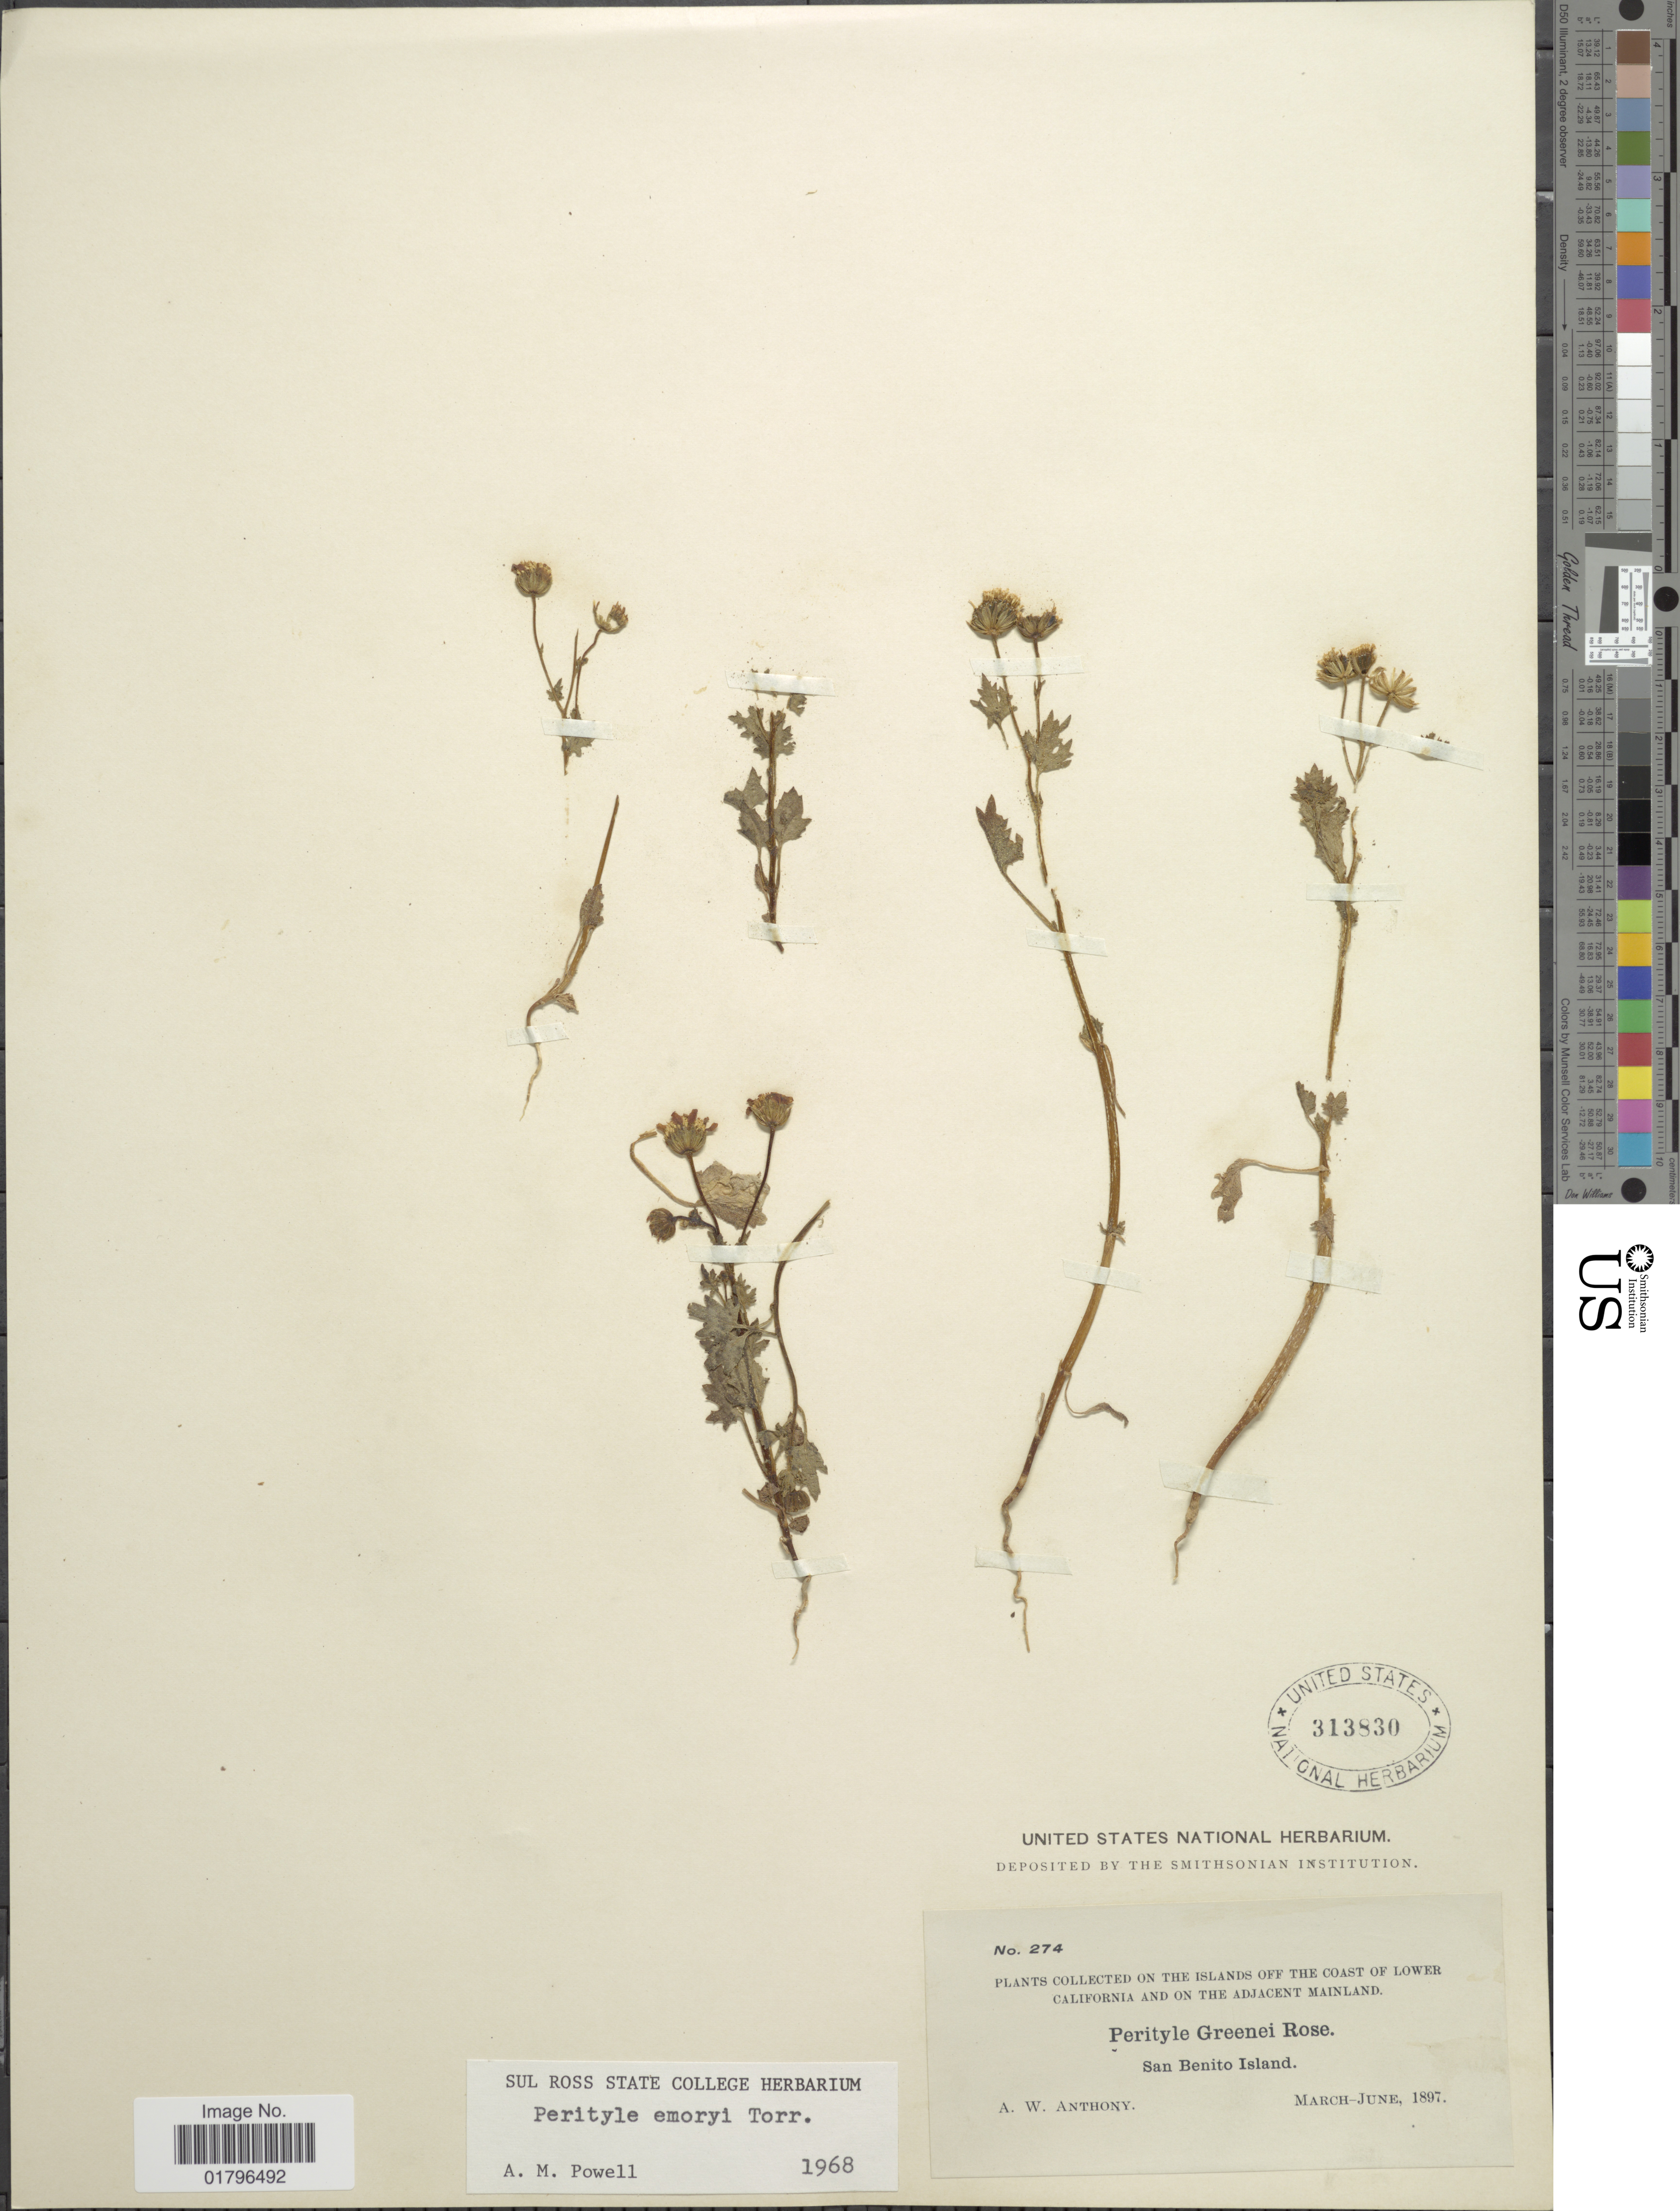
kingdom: Plantae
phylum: Tracheophyta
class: Magnoliopsida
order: Asterales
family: Asteraceae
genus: Perityle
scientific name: Perityle emoryi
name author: Torr.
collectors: A. W. Anthony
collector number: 274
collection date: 1897-03/1897-06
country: Mexico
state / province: Baja California Sur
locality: The islands off the coast of Lower California and on the adjacent mainland. San Benito Island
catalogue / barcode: US 313830